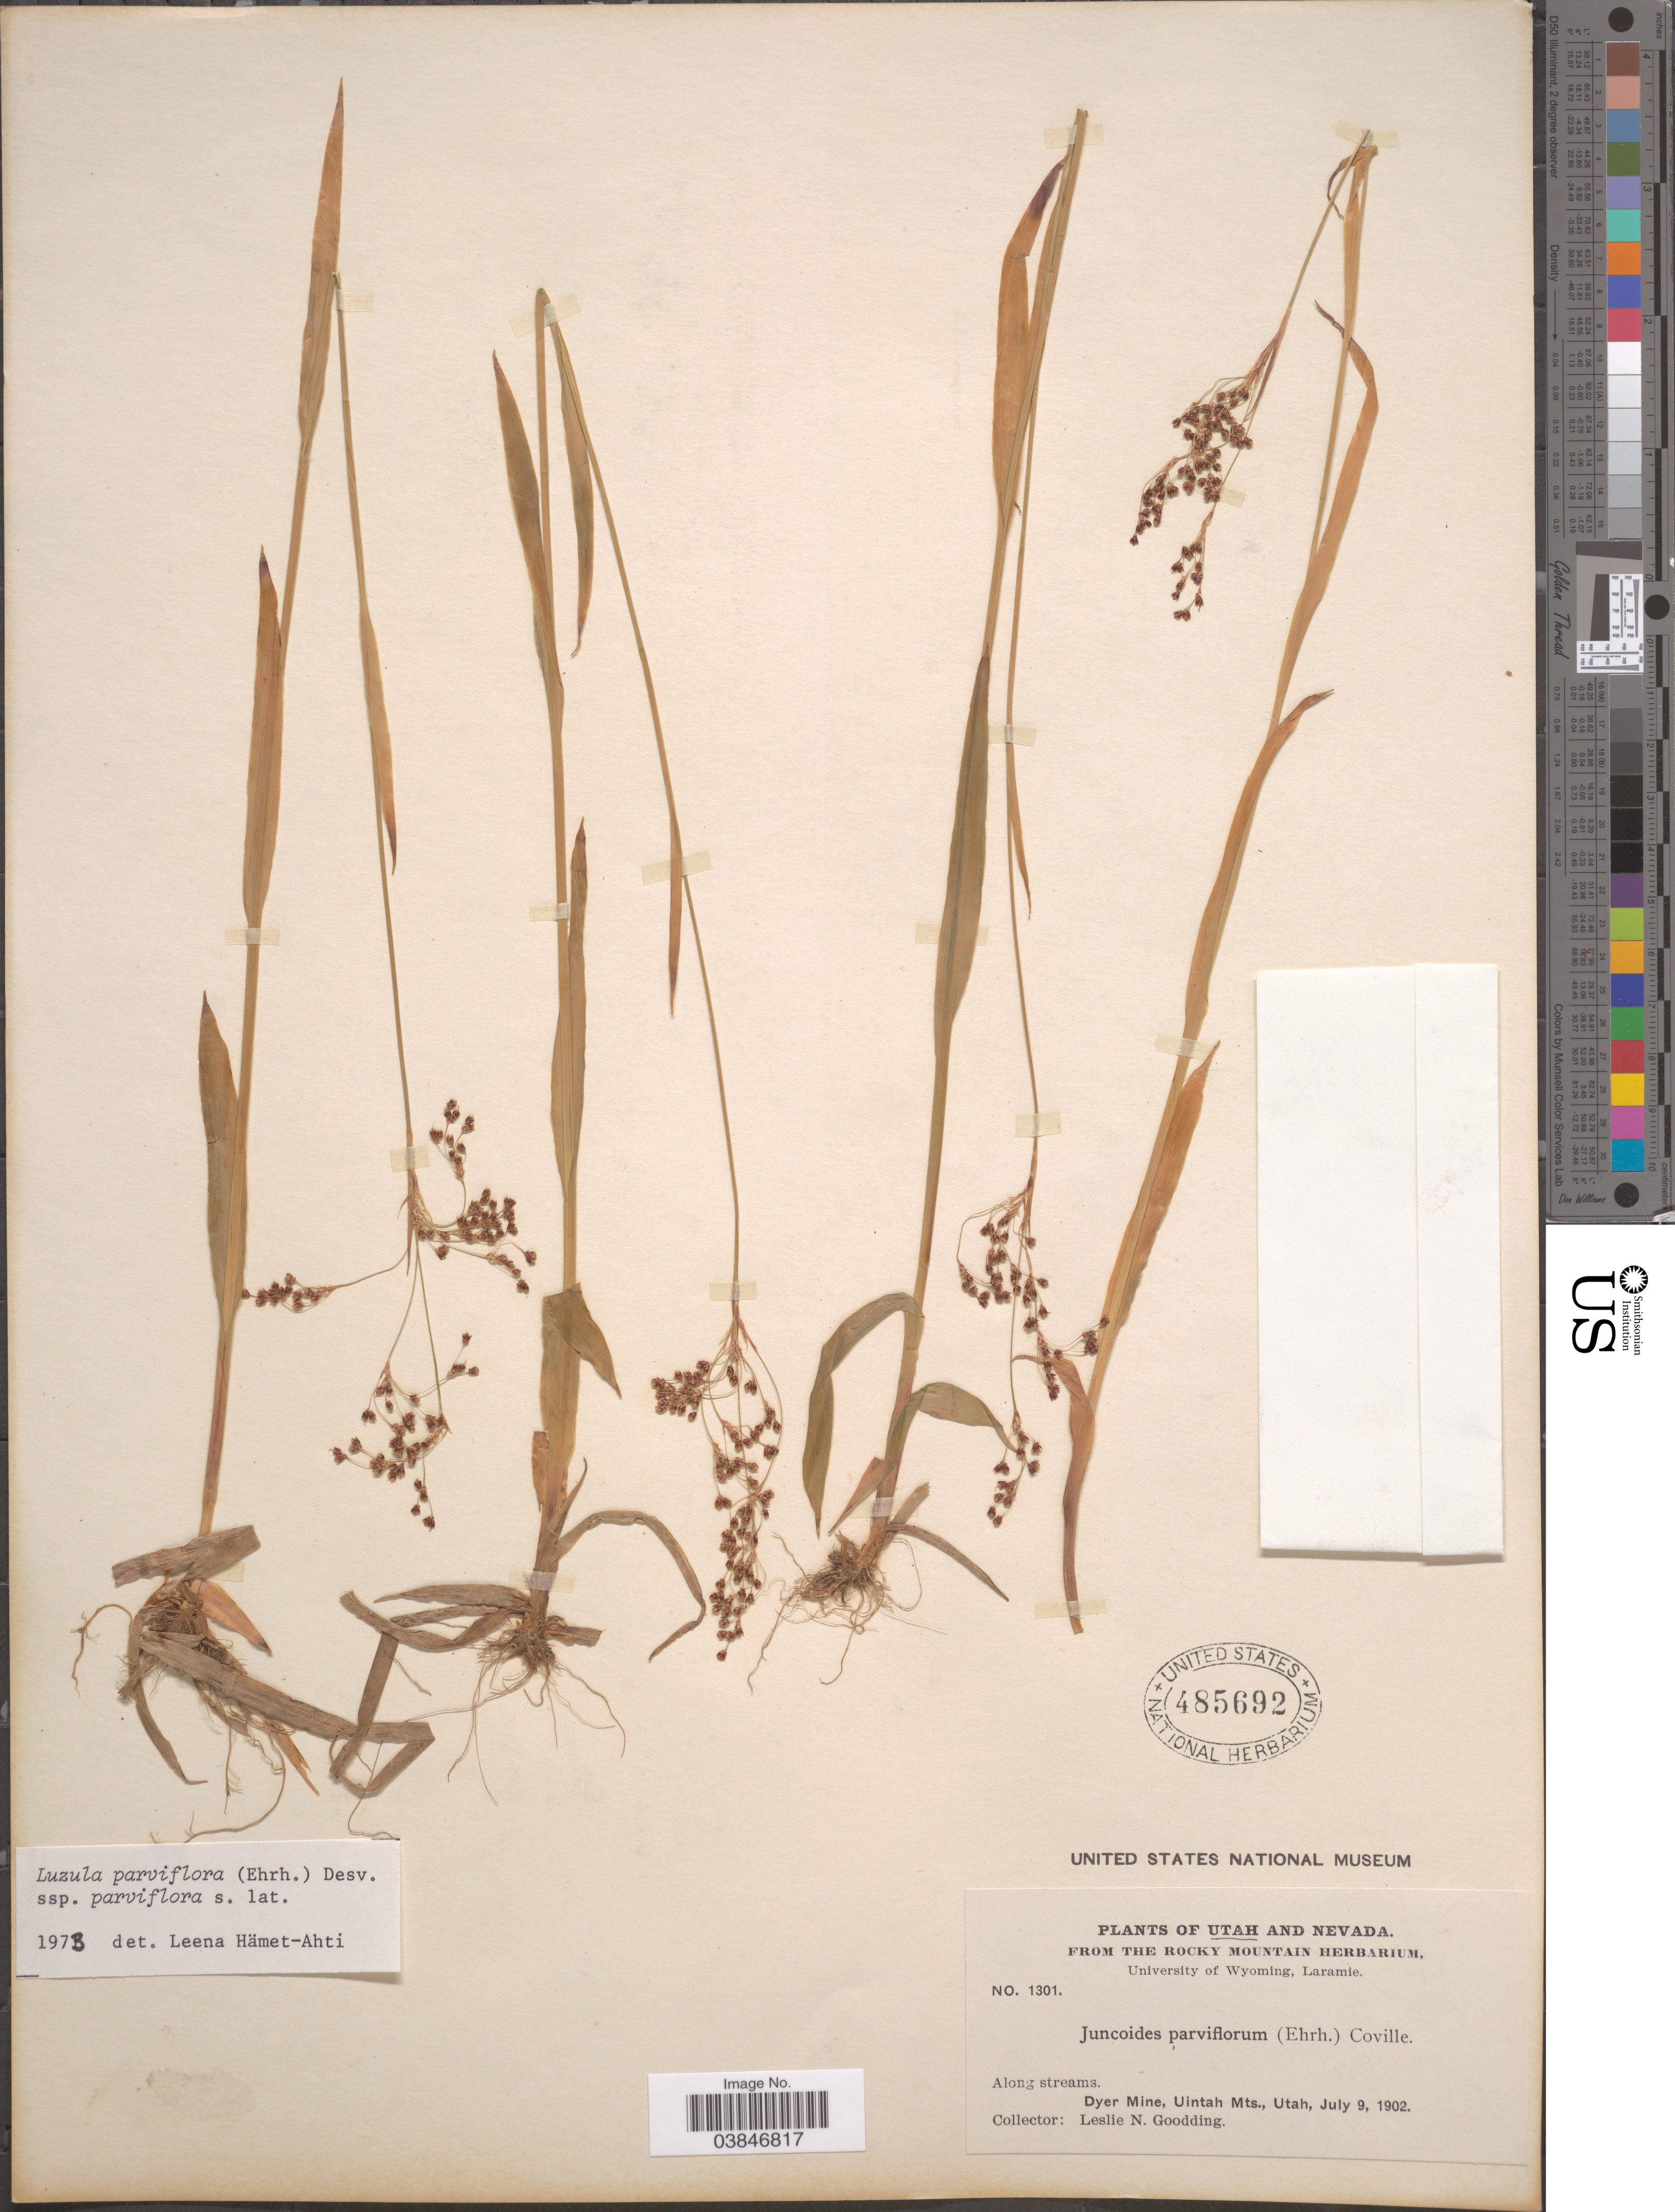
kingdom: Plantae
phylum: Tracheophyta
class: Liliopsida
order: Poales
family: Juncaceae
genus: Luzula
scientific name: Luzula parviflora subsp. parviflora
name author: (Ehrh.) Desv.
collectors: L. N. Goodding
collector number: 1301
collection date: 1902-07-09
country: United States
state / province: Utah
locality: Dyer Mine, Uintah Mts.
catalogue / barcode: US 485692